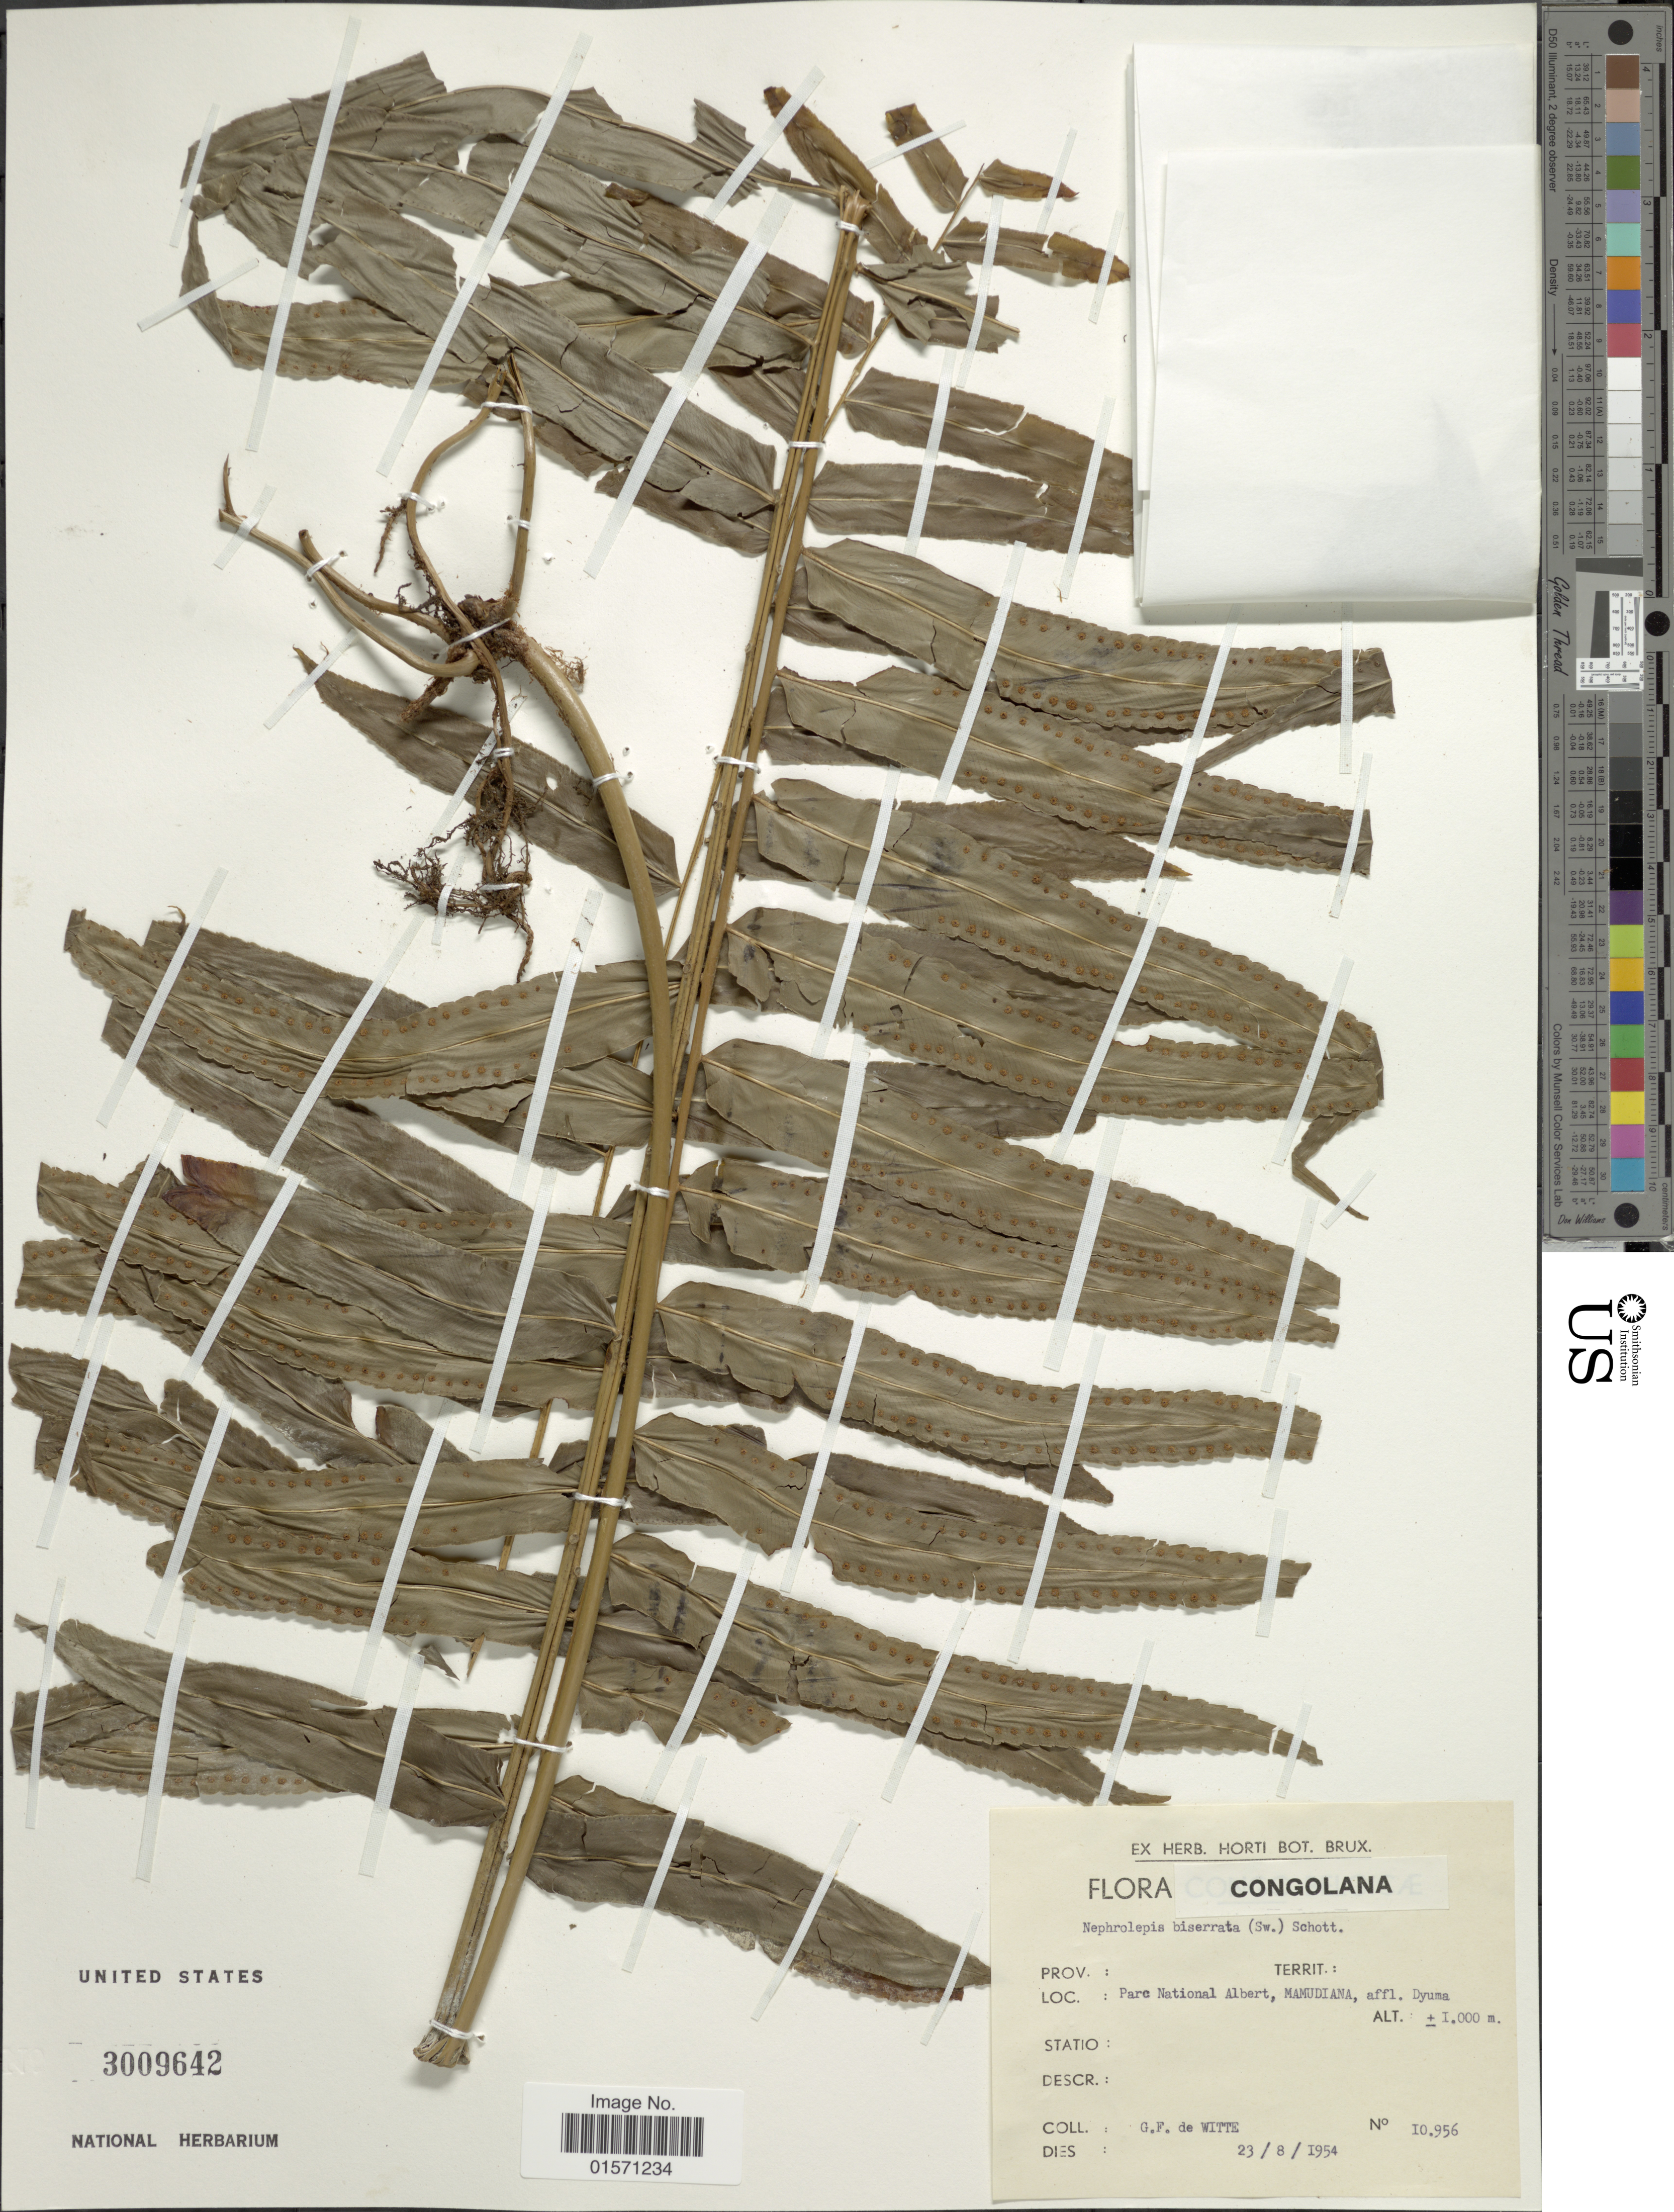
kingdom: Plantae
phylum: Tracheophyta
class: Polypodiopsida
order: Polypodiales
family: Nephrolepidaceae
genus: Nephrolepis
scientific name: Nephrolepis biserrata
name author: (Sw.) Schott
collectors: G. de Witte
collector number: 10956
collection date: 1954-08-23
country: Congo, Democratic Republic of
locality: Congolana. Parc National Albert, Maundiana, affl. Dyuma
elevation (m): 1000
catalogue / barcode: US 3009642